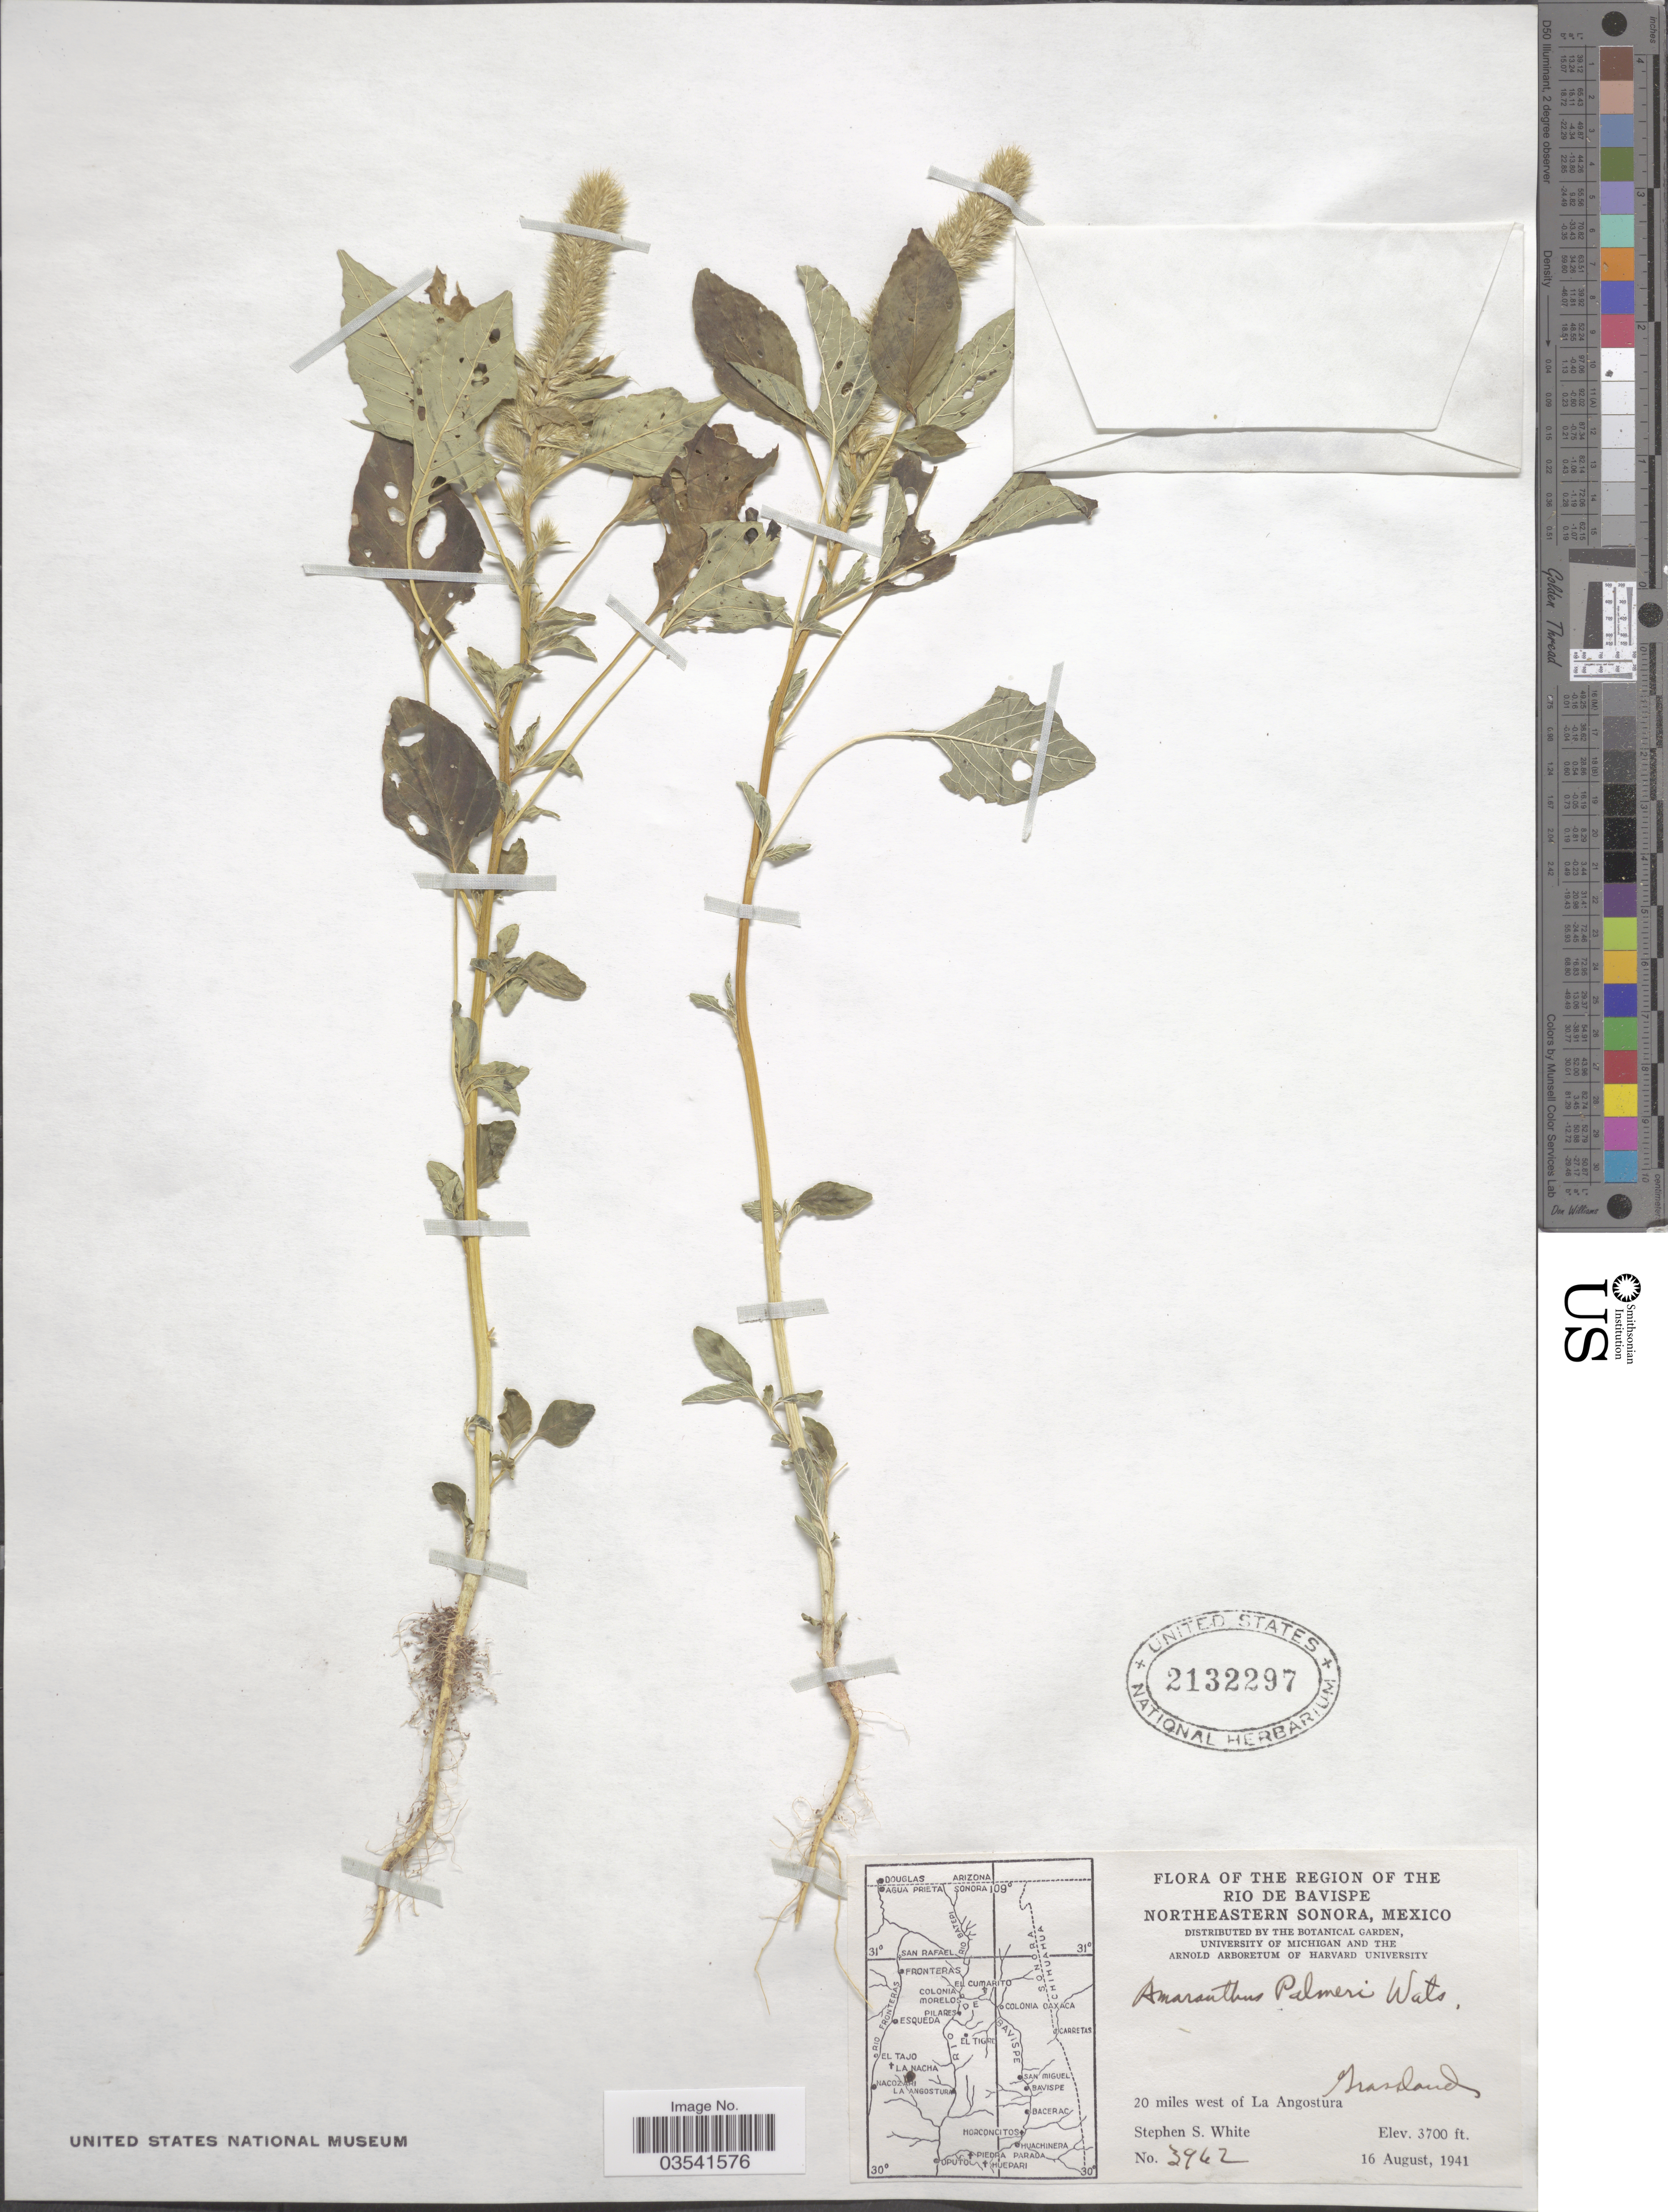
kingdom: Plantae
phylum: Tracheophyta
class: Magnoliopsida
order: Caryophyllales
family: Amaranthaceae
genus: Amaranthus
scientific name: Amaranthus palmeri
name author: S. Watson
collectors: S. S. White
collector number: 3962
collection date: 1941-08-16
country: Mexico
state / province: Sonora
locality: Region of the Rio de Bavispe. Northeastern Sonora. 20 miles west of La Angostura.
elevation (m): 1128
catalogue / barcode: US 2132297